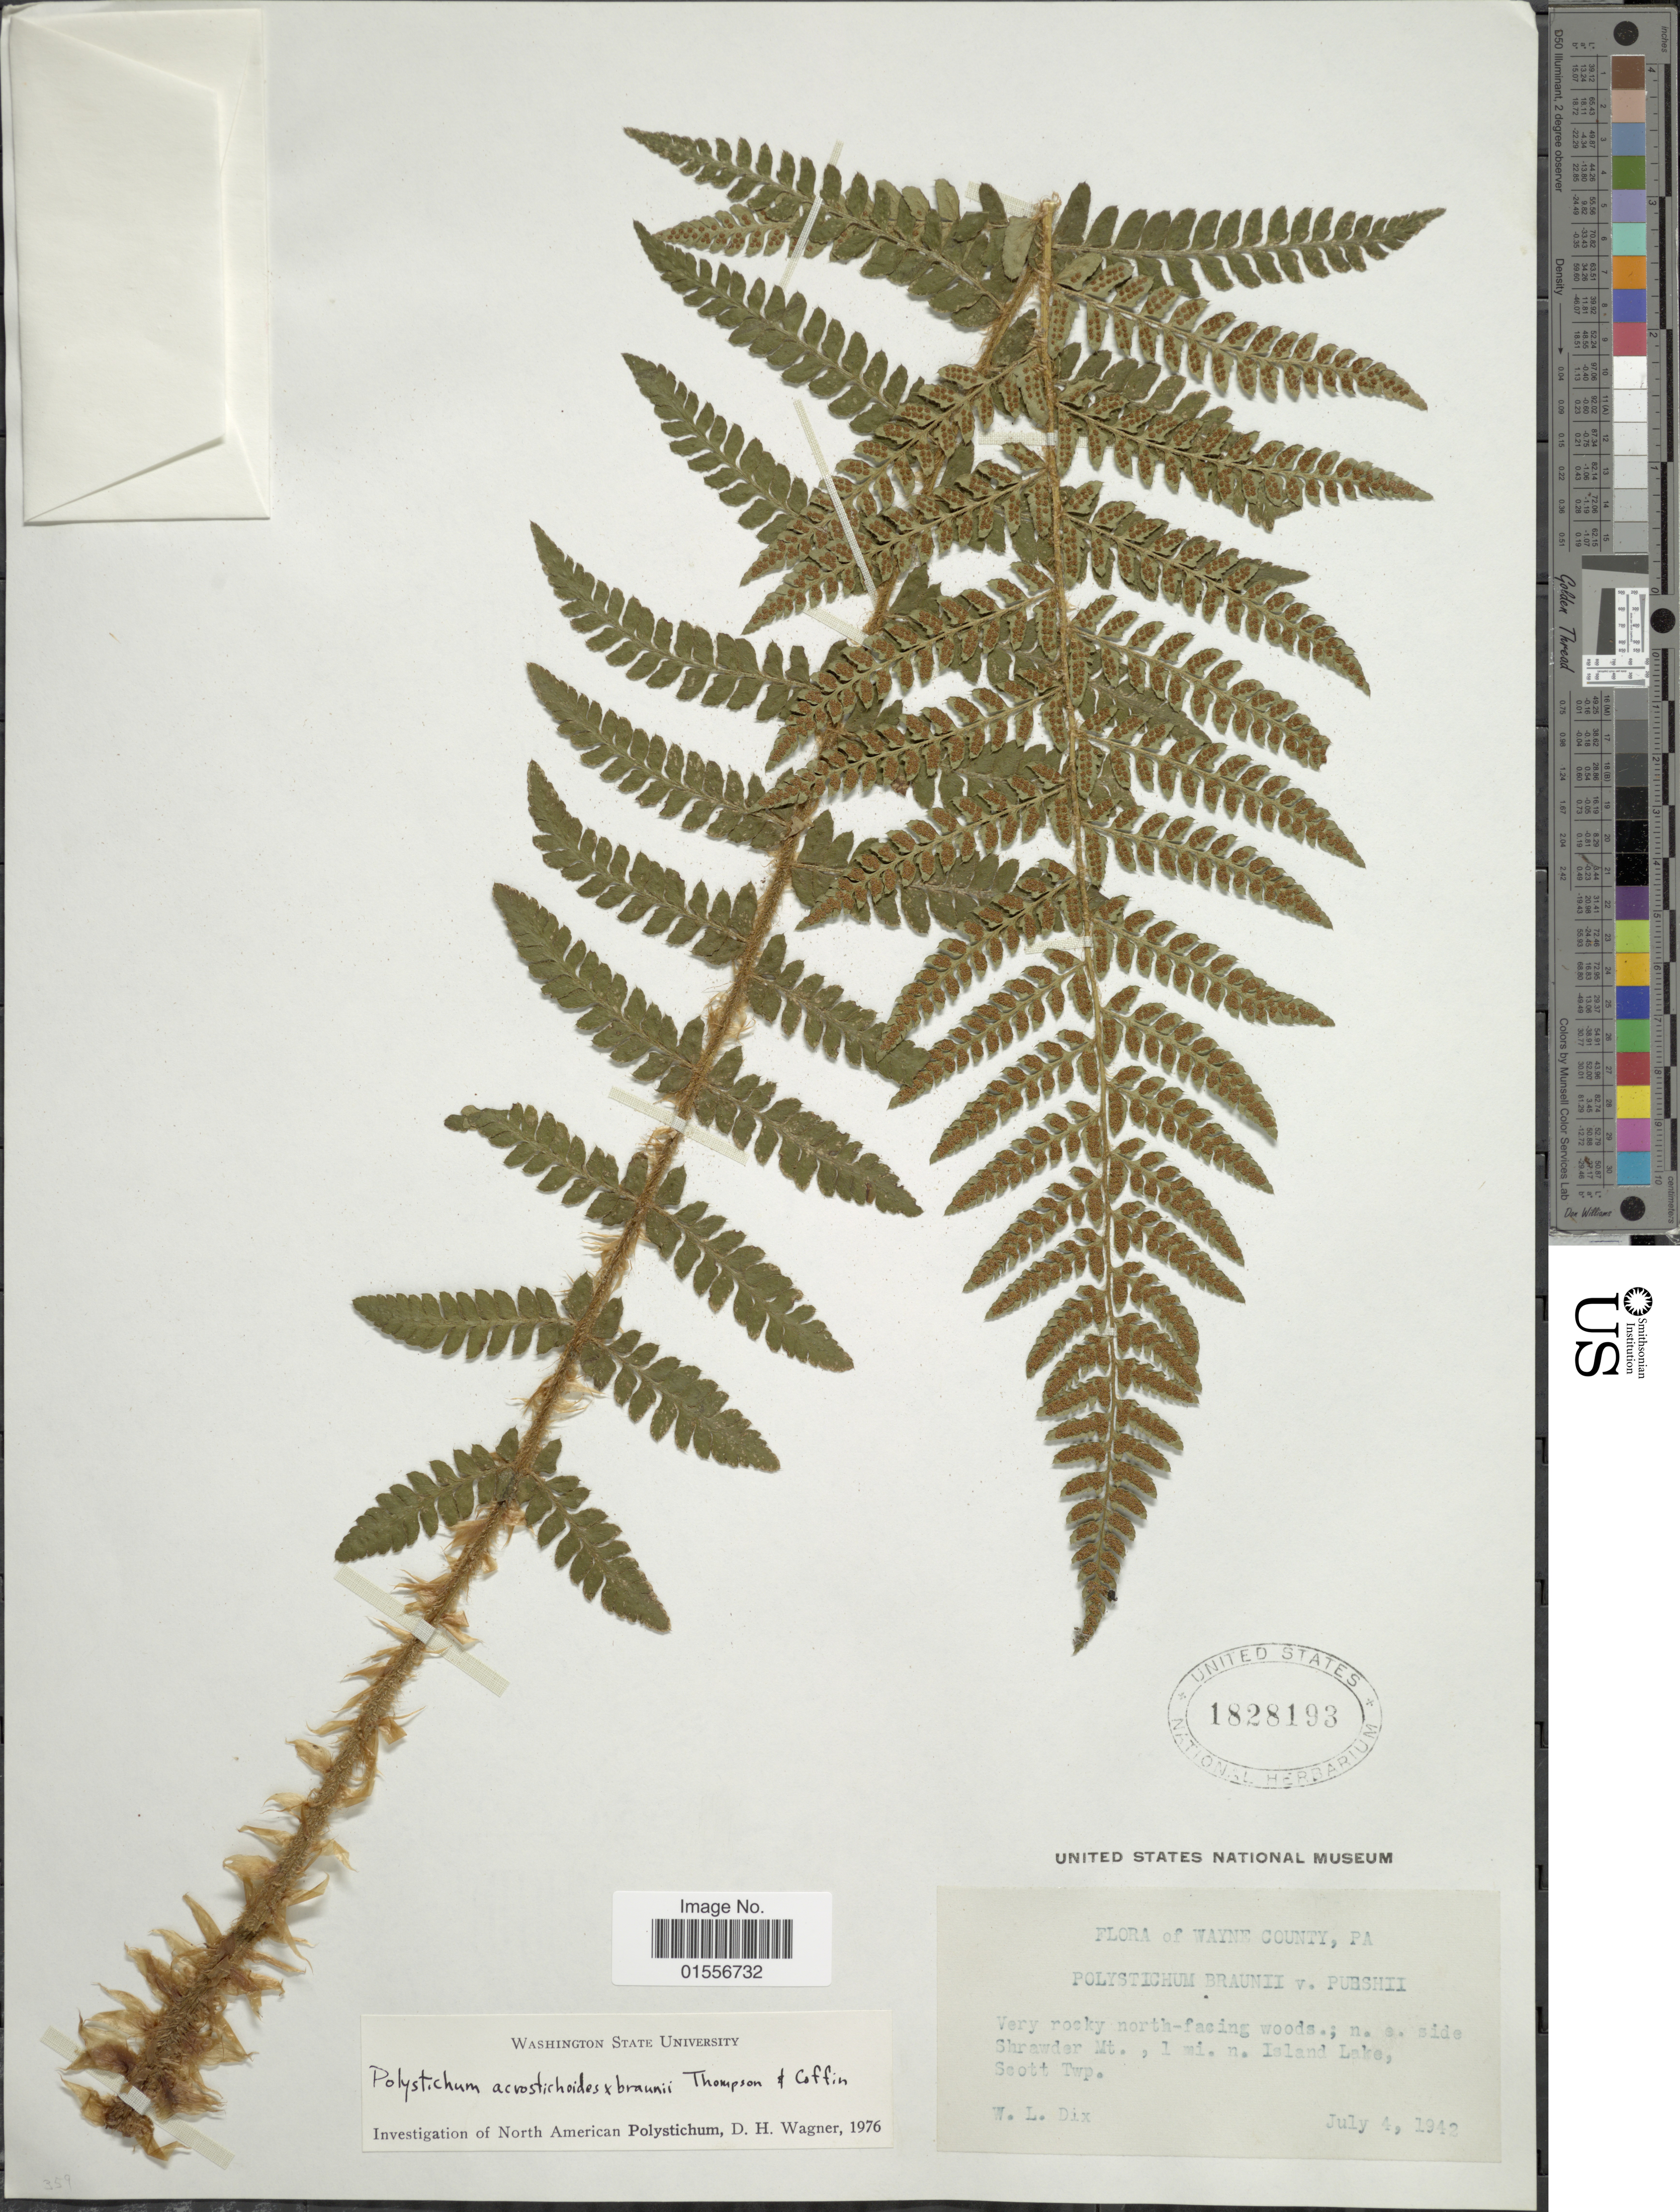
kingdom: Plantae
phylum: Tracheophyta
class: Polypodiopsida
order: Polypodiales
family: Dryopteridaceae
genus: Polystichum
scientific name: Polystichum acrostichoides x P. braunii (Spenn.) Fée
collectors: W. Dix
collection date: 1942-07-04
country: United States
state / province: Pennsylvania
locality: Wayne County, n.e. side Shrawder Mt., 1 mi. n. Island Lake, Scott Twp.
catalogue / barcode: US 1828193